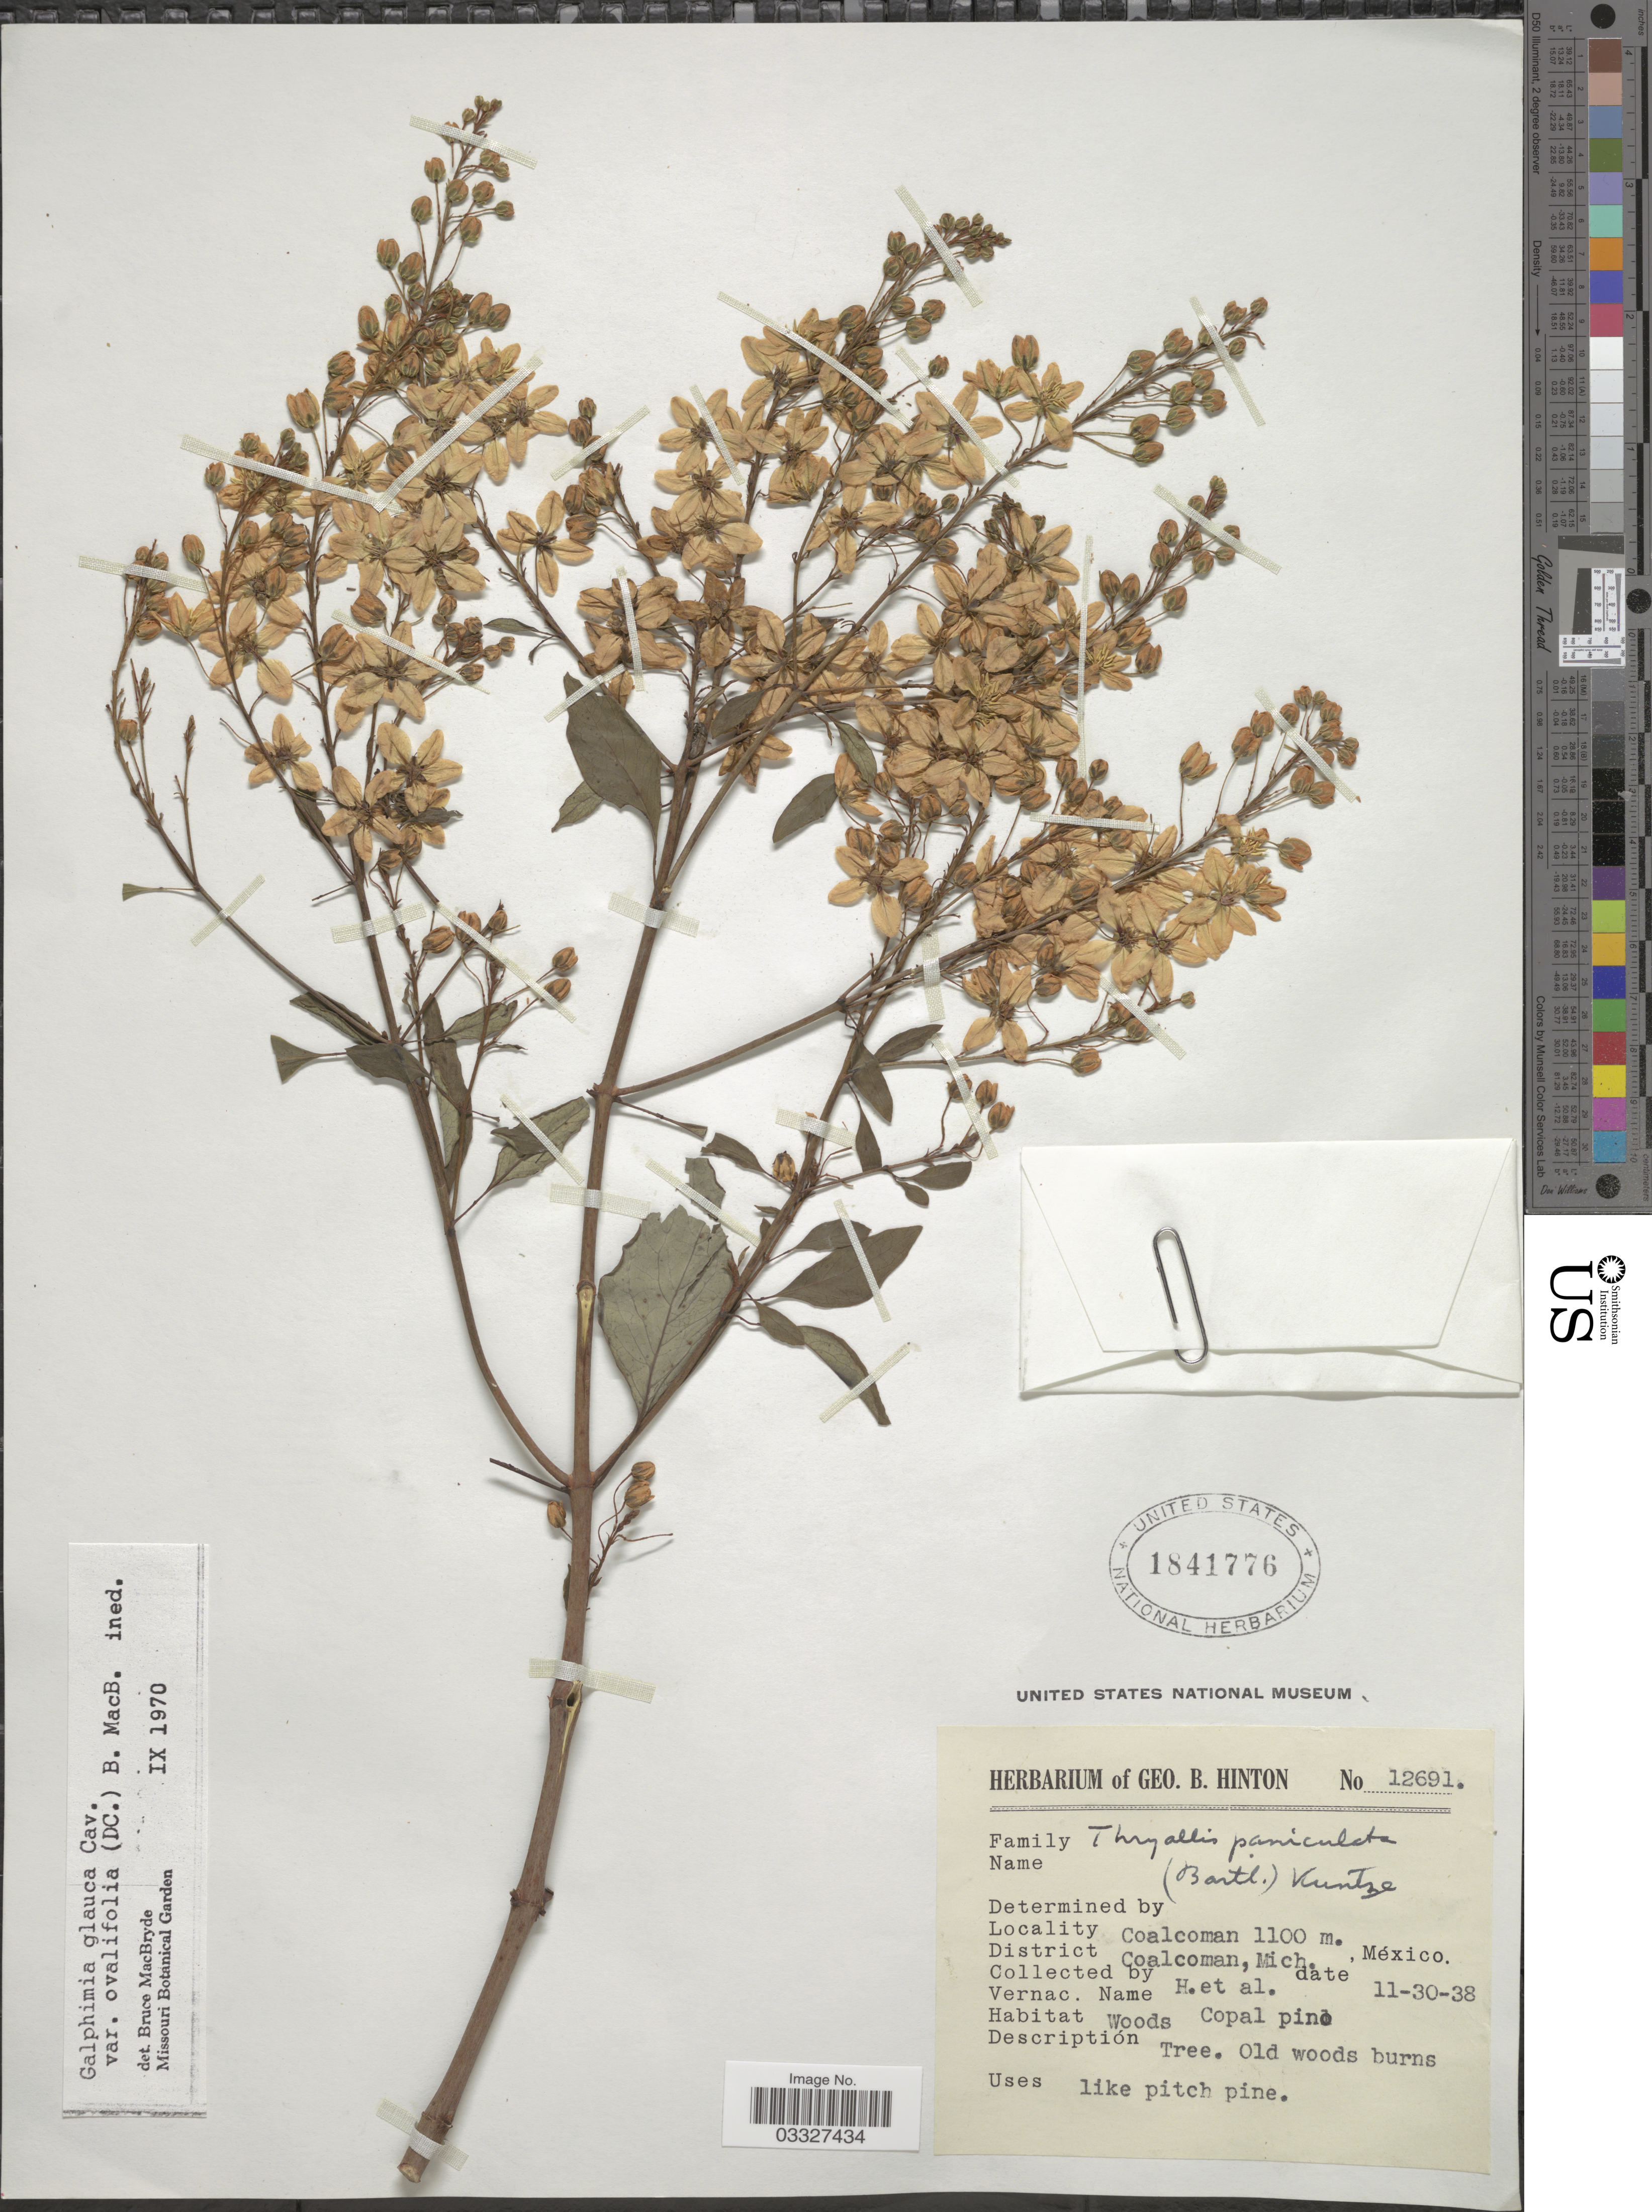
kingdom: Plantae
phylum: Tracheophyta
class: Magnoliopsida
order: Malpighiales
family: Malpighiaceae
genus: Galphimia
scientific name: Galphimia paniculata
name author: Bart.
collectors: G. B. Hinton & et al.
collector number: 12691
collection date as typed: Transcribed d/m/y: 30/11/38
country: Mexico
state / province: Michoacán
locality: Coalcoman. District Coalcoman.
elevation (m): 1100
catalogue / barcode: US 1841776